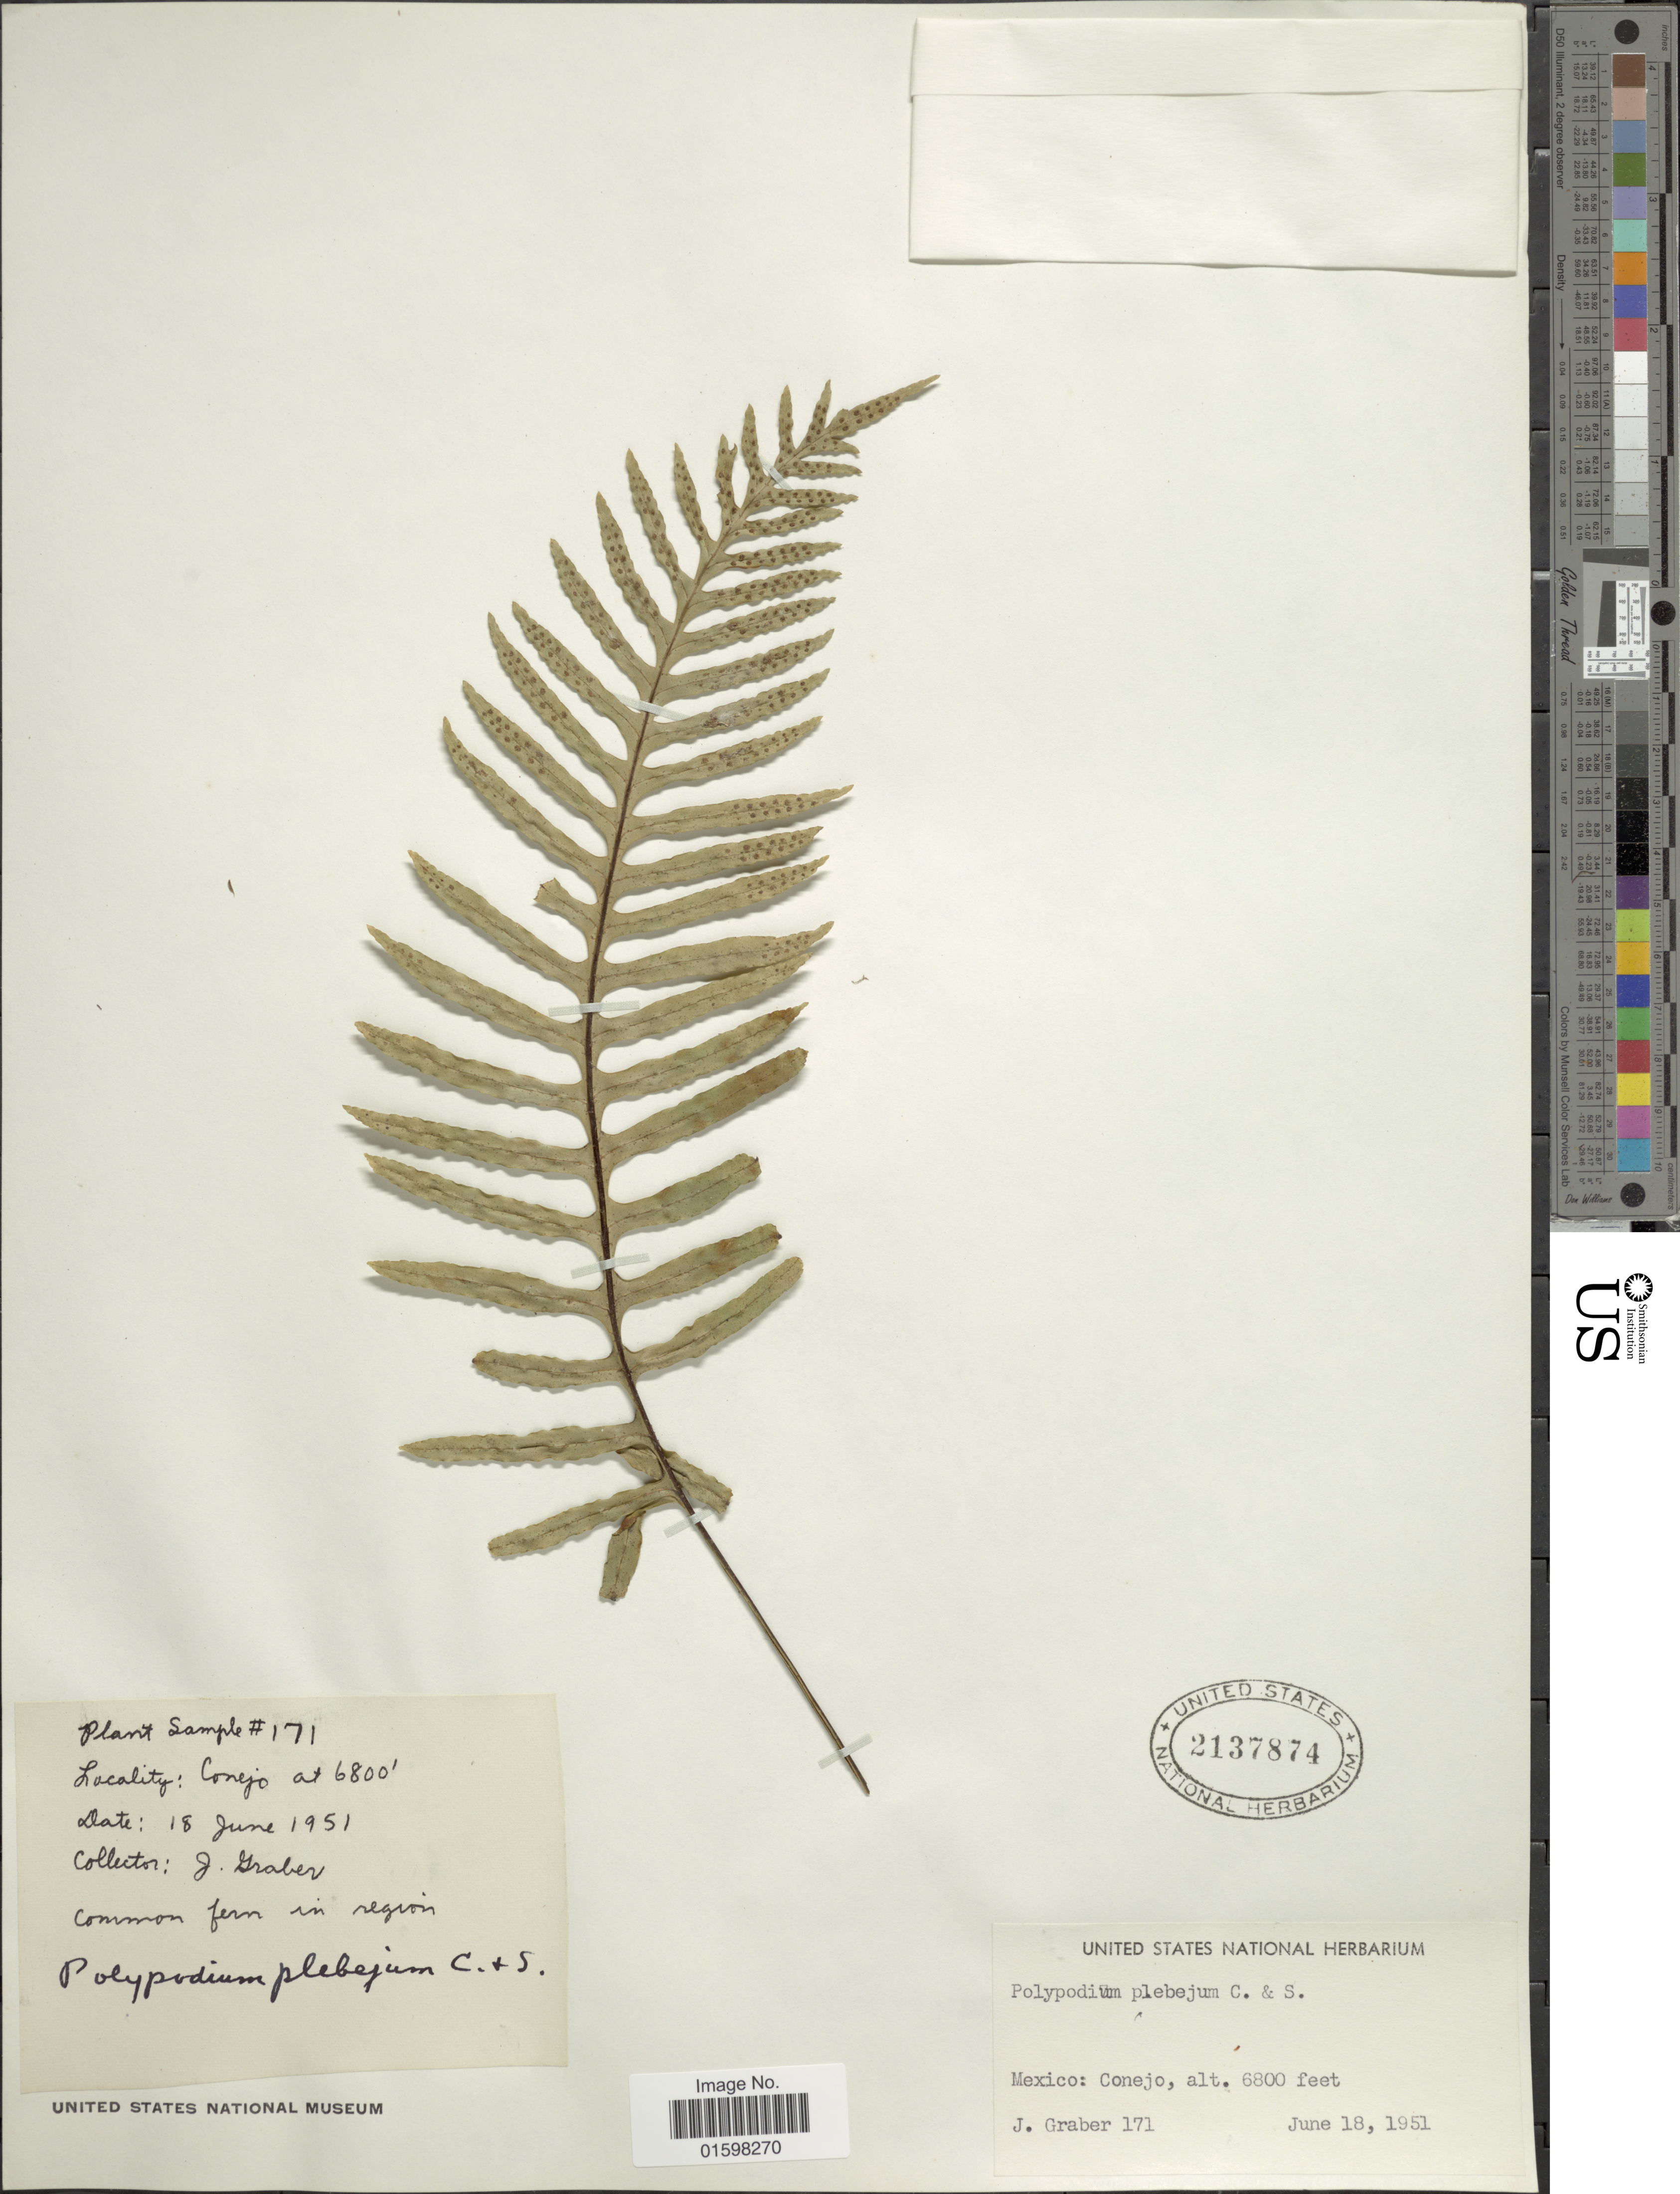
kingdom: Plantae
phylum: Tracheophyta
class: Polypodiopsida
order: Polypodiales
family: Polypodiaceae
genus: Pleopeltis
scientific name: Pleopeltis plebeia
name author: (Schltdl. ex Cham.) A.R. Sm. & Tejero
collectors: J. Graber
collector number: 171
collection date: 1951-06-18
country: Mexico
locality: Conejo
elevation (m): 2073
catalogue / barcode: US 2137874